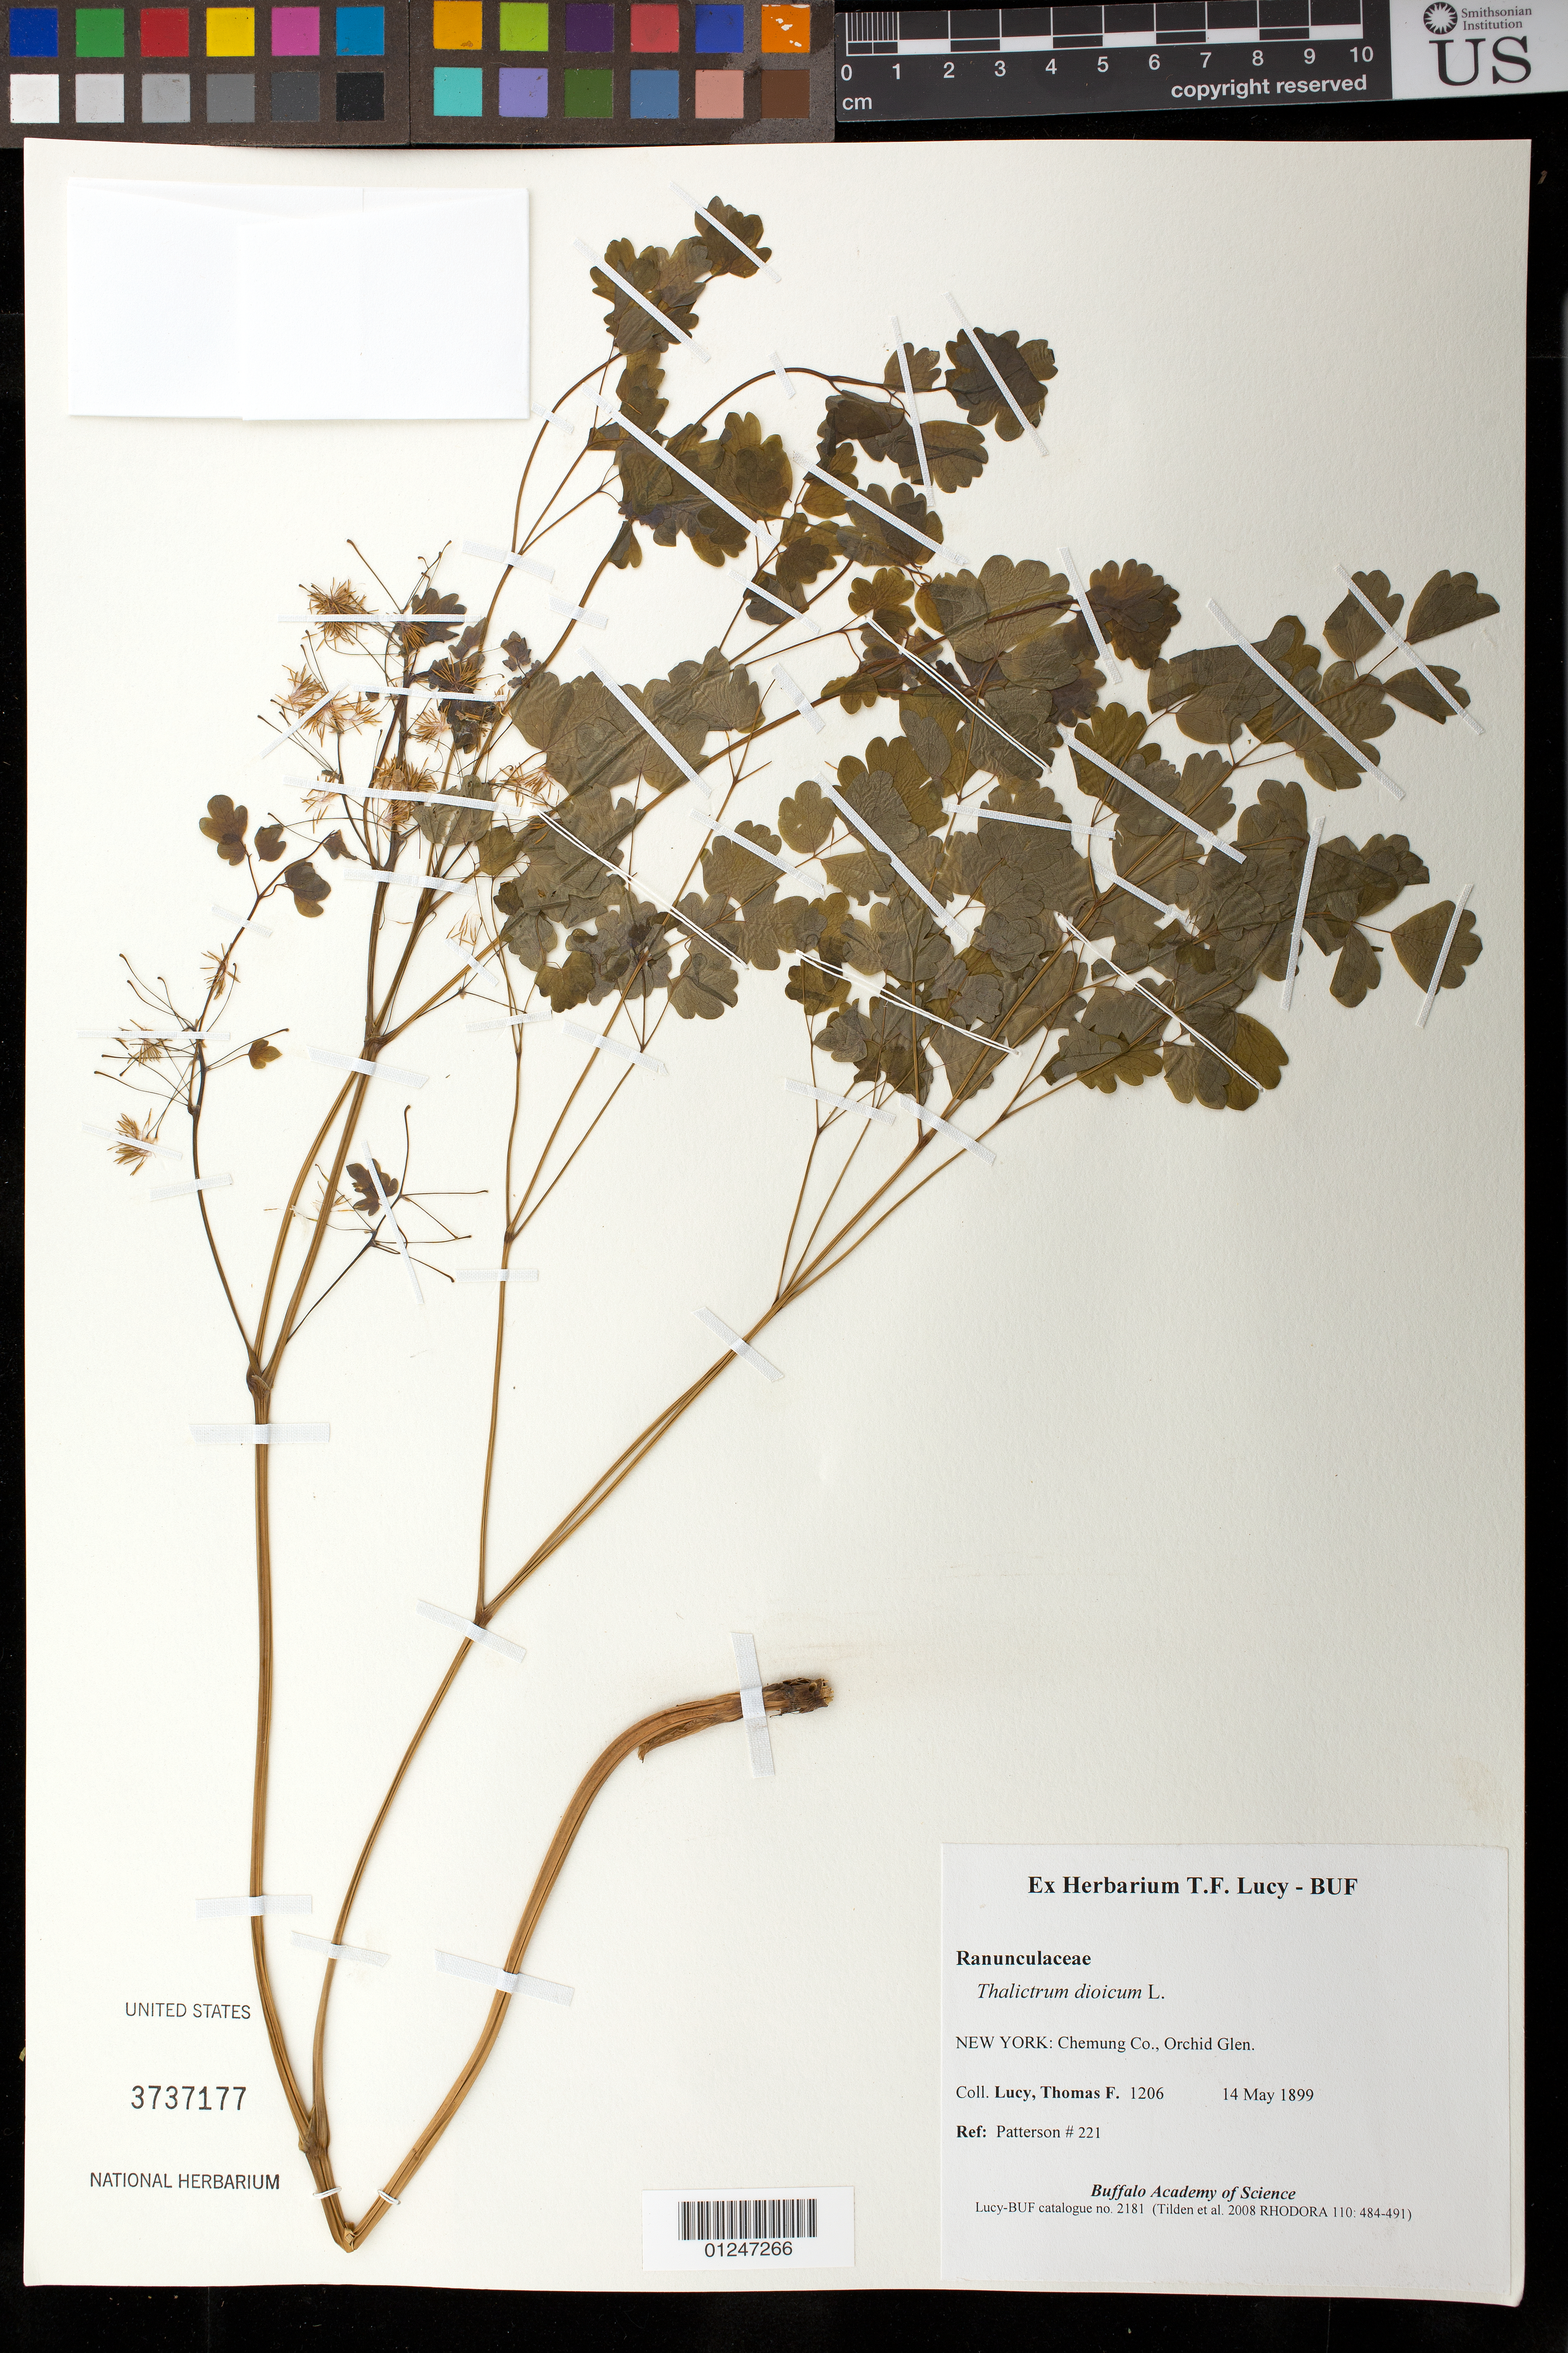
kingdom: Plantae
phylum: Tracheophyta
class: Magnoliopsida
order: Ranunculales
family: Ranunculaceae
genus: Thalictrum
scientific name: Thalictrum dioicum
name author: L.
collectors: T. Lucy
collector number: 1206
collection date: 1899-05-14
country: United States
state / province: New York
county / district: Chemung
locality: Orchid Glen.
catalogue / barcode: US 3737177